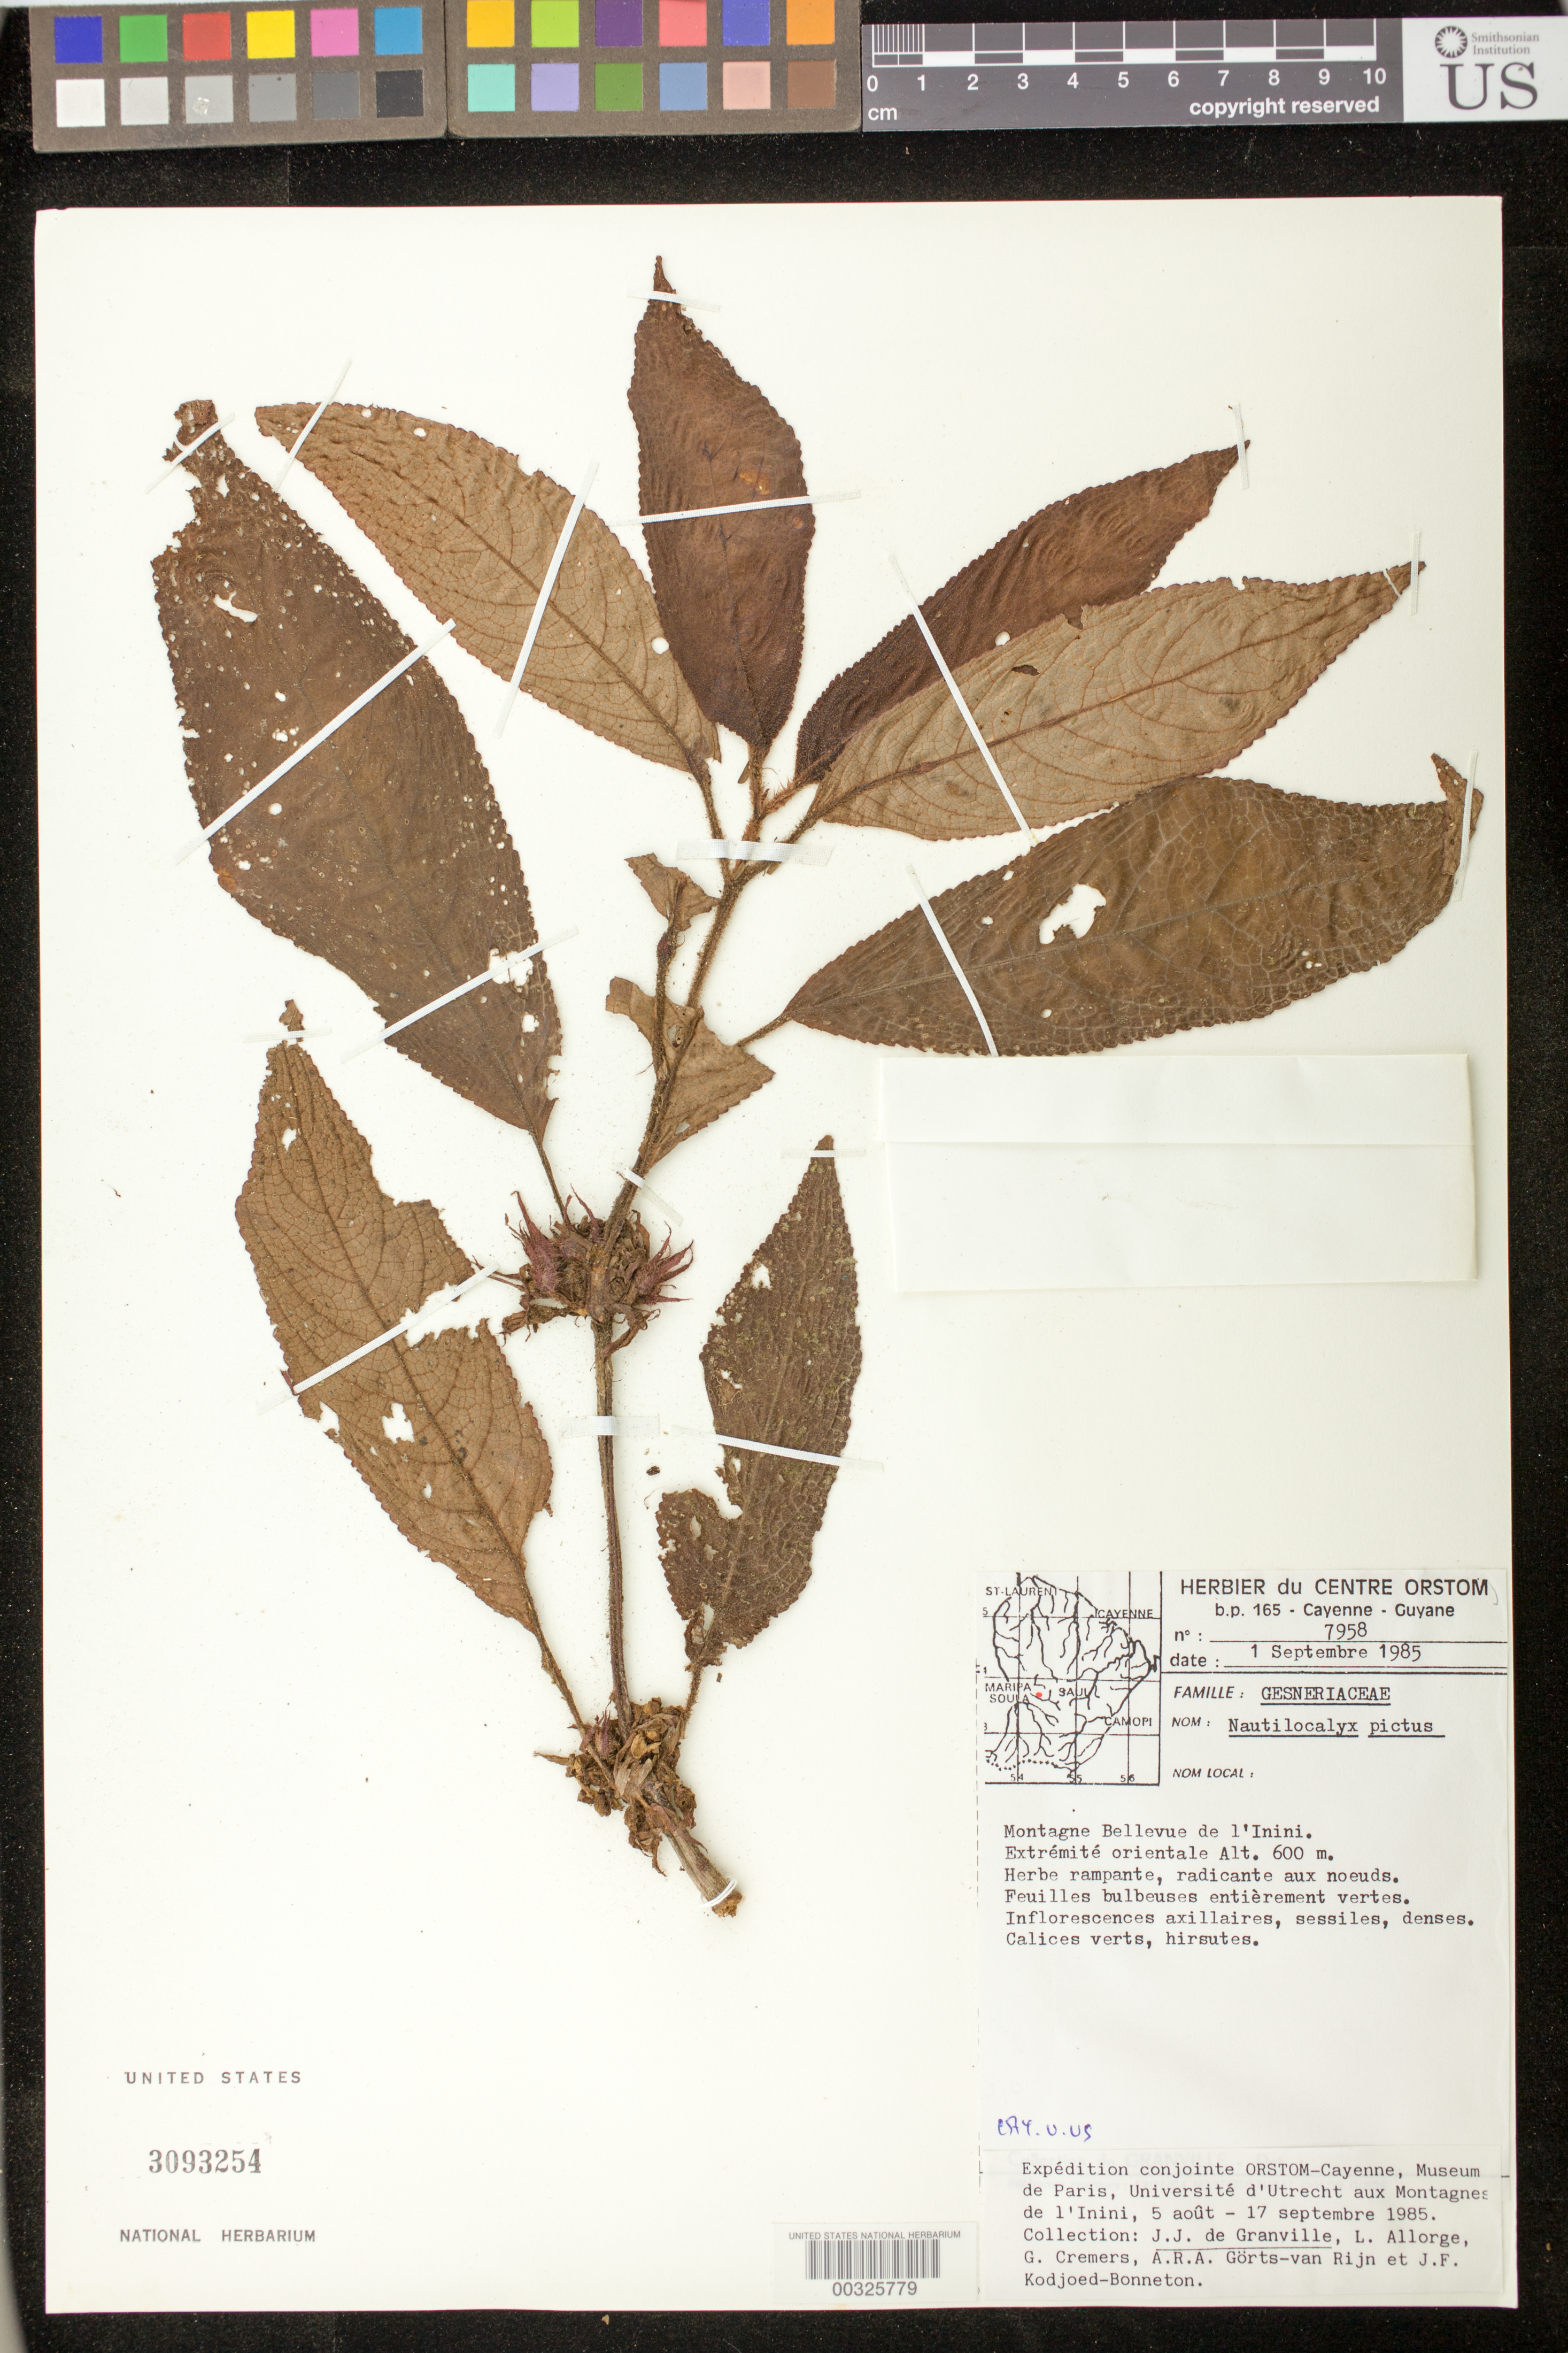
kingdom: Plantae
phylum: Tracheophyta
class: Magnoliopsida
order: Lamiales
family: Gesneriaceae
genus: Nautilocalyx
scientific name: Nautilocalyx pictus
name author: (Hook.) Sprague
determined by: Skog, Laurence E.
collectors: J.-J. de Granville, L. Allorge, G. Cremers, A. .R. A. Görts-van Rijn & J. Kodjoed-Bonneton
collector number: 7958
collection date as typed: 01 Sep 1985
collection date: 1985-09-01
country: French Guiana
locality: Montagne Bellevue de l'Inini, extrémité orientale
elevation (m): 600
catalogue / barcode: US 3093254